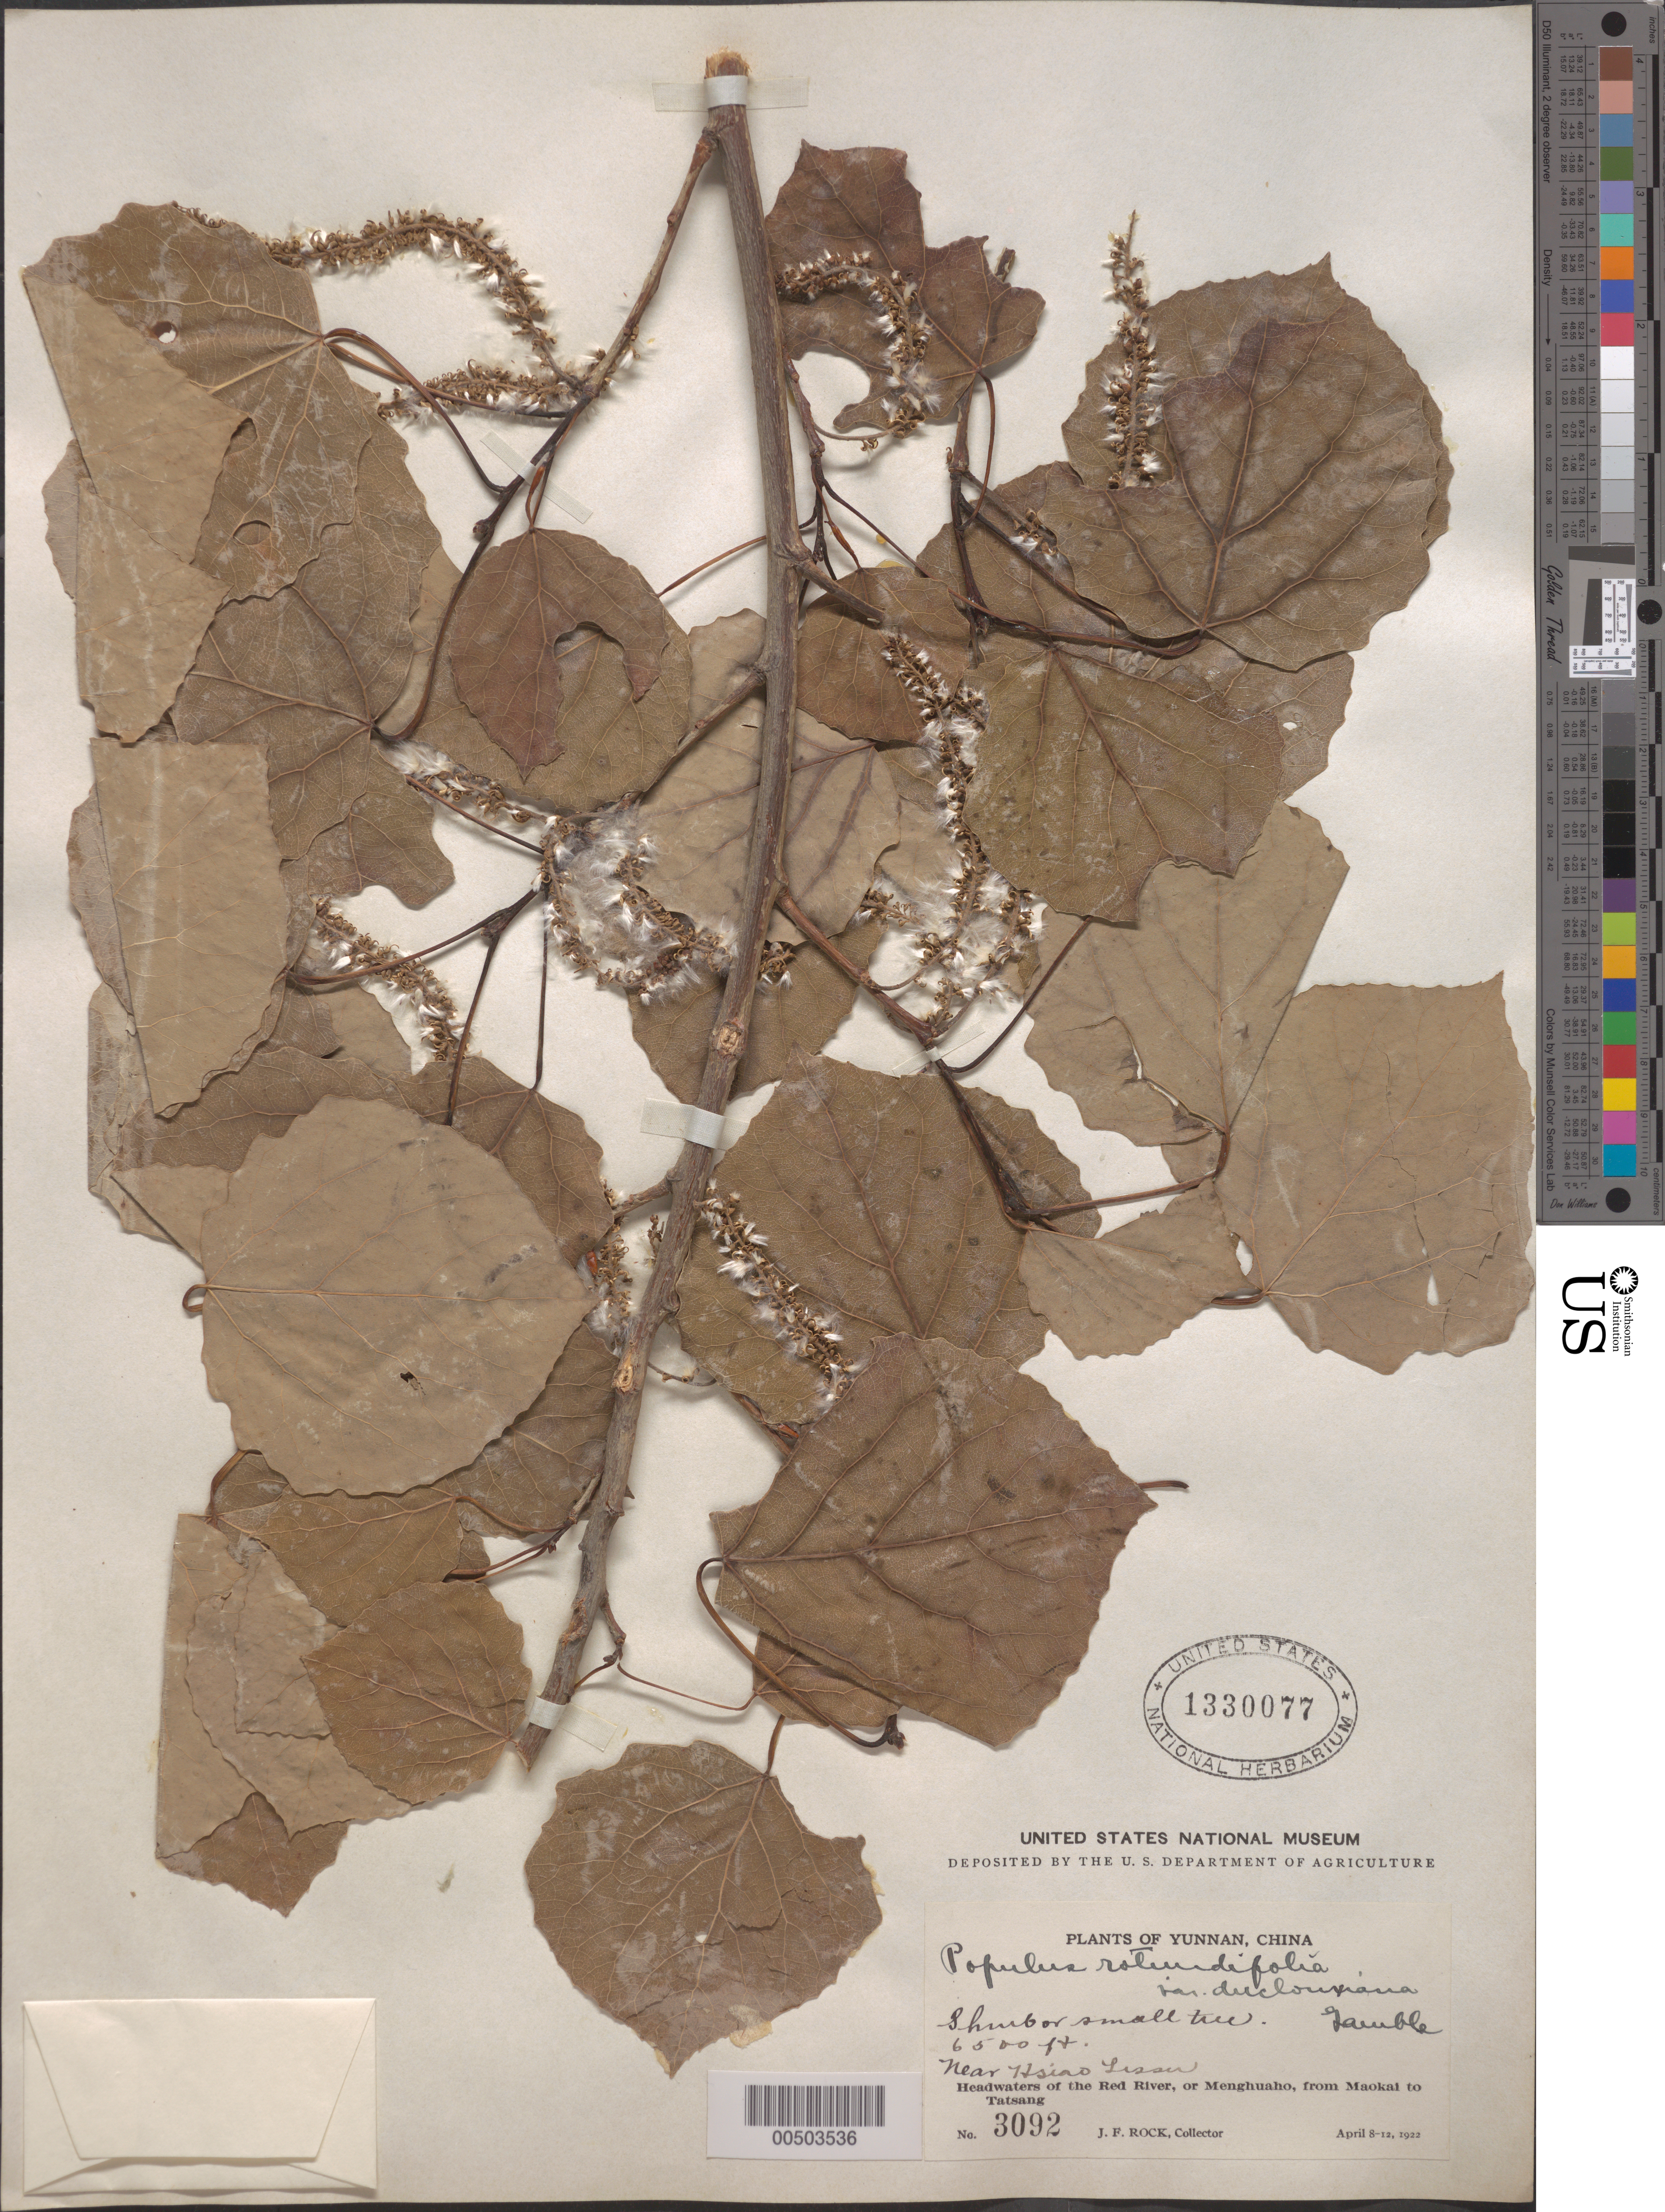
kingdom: Plantae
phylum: Tracheophyta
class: Magnoliopsida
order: Malpighiales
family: Salicaceae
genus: Populus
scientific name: Populus rotundifolia var. ducloutiana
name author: Jawble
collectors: J. F. Rock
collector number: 3092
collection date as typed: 08 Apr 1922 to 12 Apr 1922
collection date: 1922-04-08/1922-04-12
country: China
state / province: Yunnan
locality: Headwaters of the Red River, or Menghuaho, from Maokai to Tatsang, near Hsiao Lissu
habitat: Shrub or small tree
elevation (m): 1981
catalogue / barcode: US 1330377